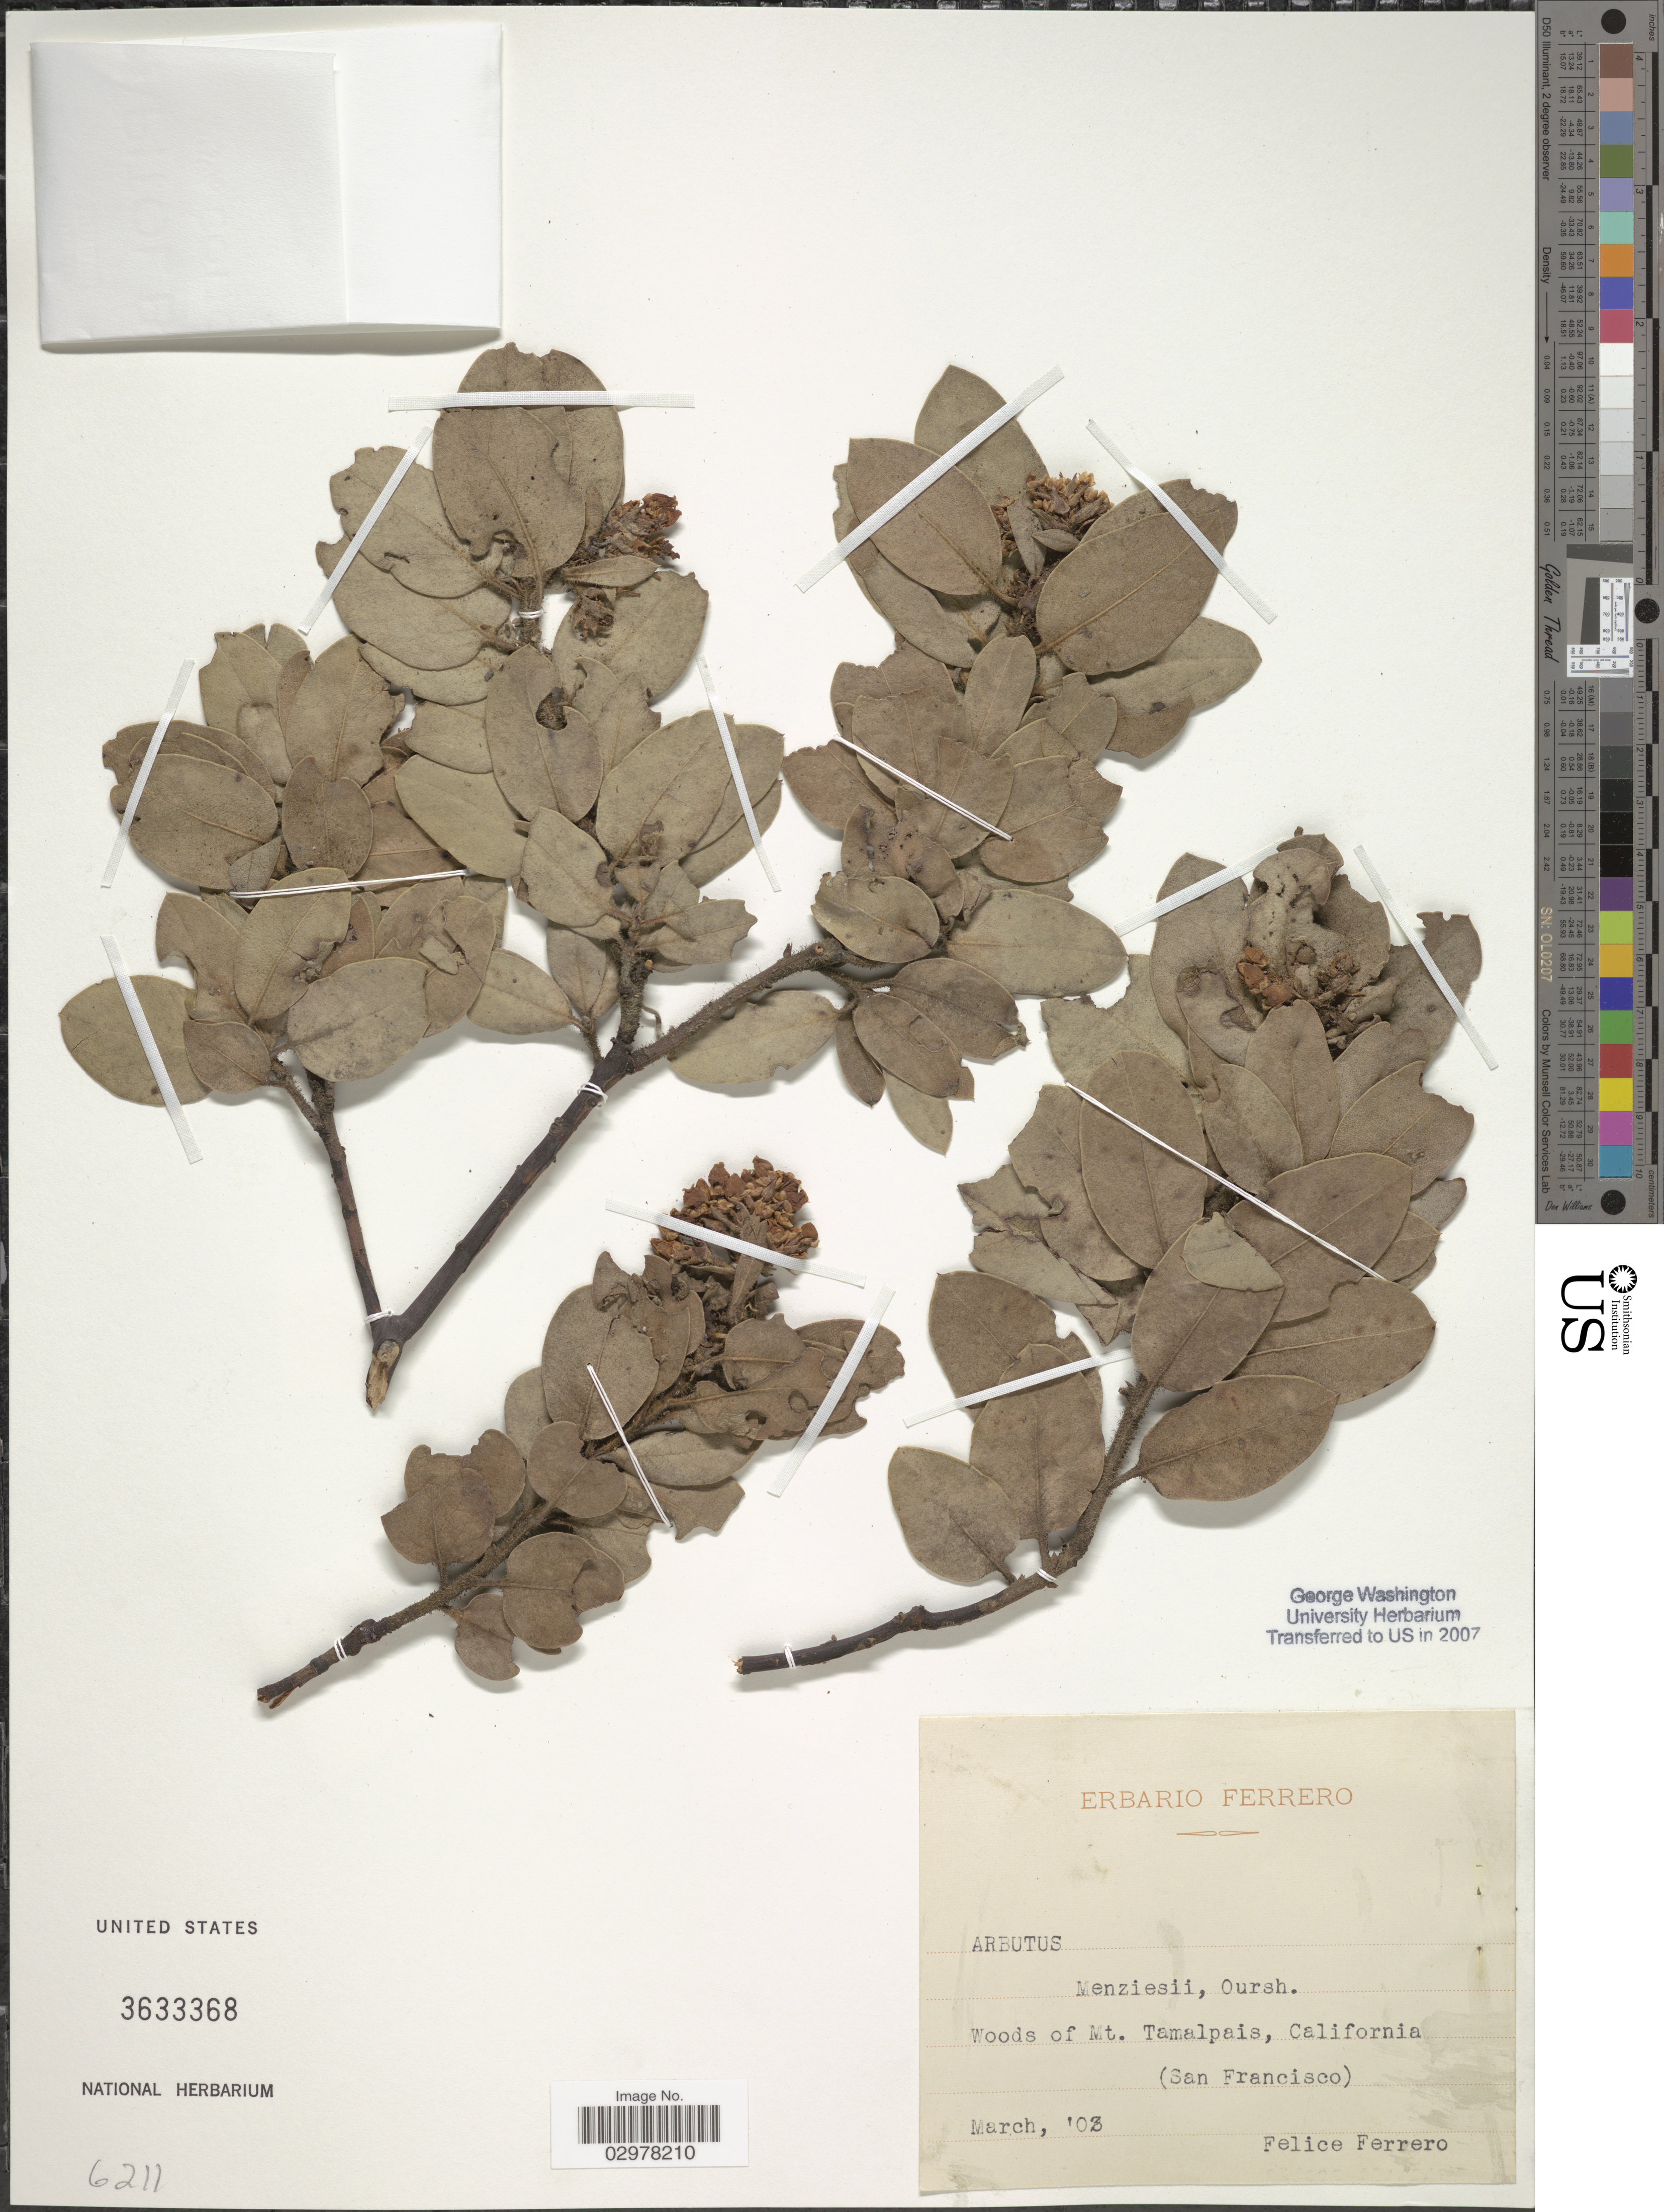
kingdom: Plantae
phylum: Tracheophyta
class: Magnoliopsida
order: Ericales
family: Ericaceae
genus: Arbutus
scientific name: Arbutus menziesii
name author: Pursh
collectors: F. Ferrero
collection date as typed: Transcribed d/m/y: /3/3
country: United States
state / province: California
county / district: San Francisco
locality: Woods of Mt. Tamalpais, California. (San Francisco).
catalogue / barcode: US 3633368